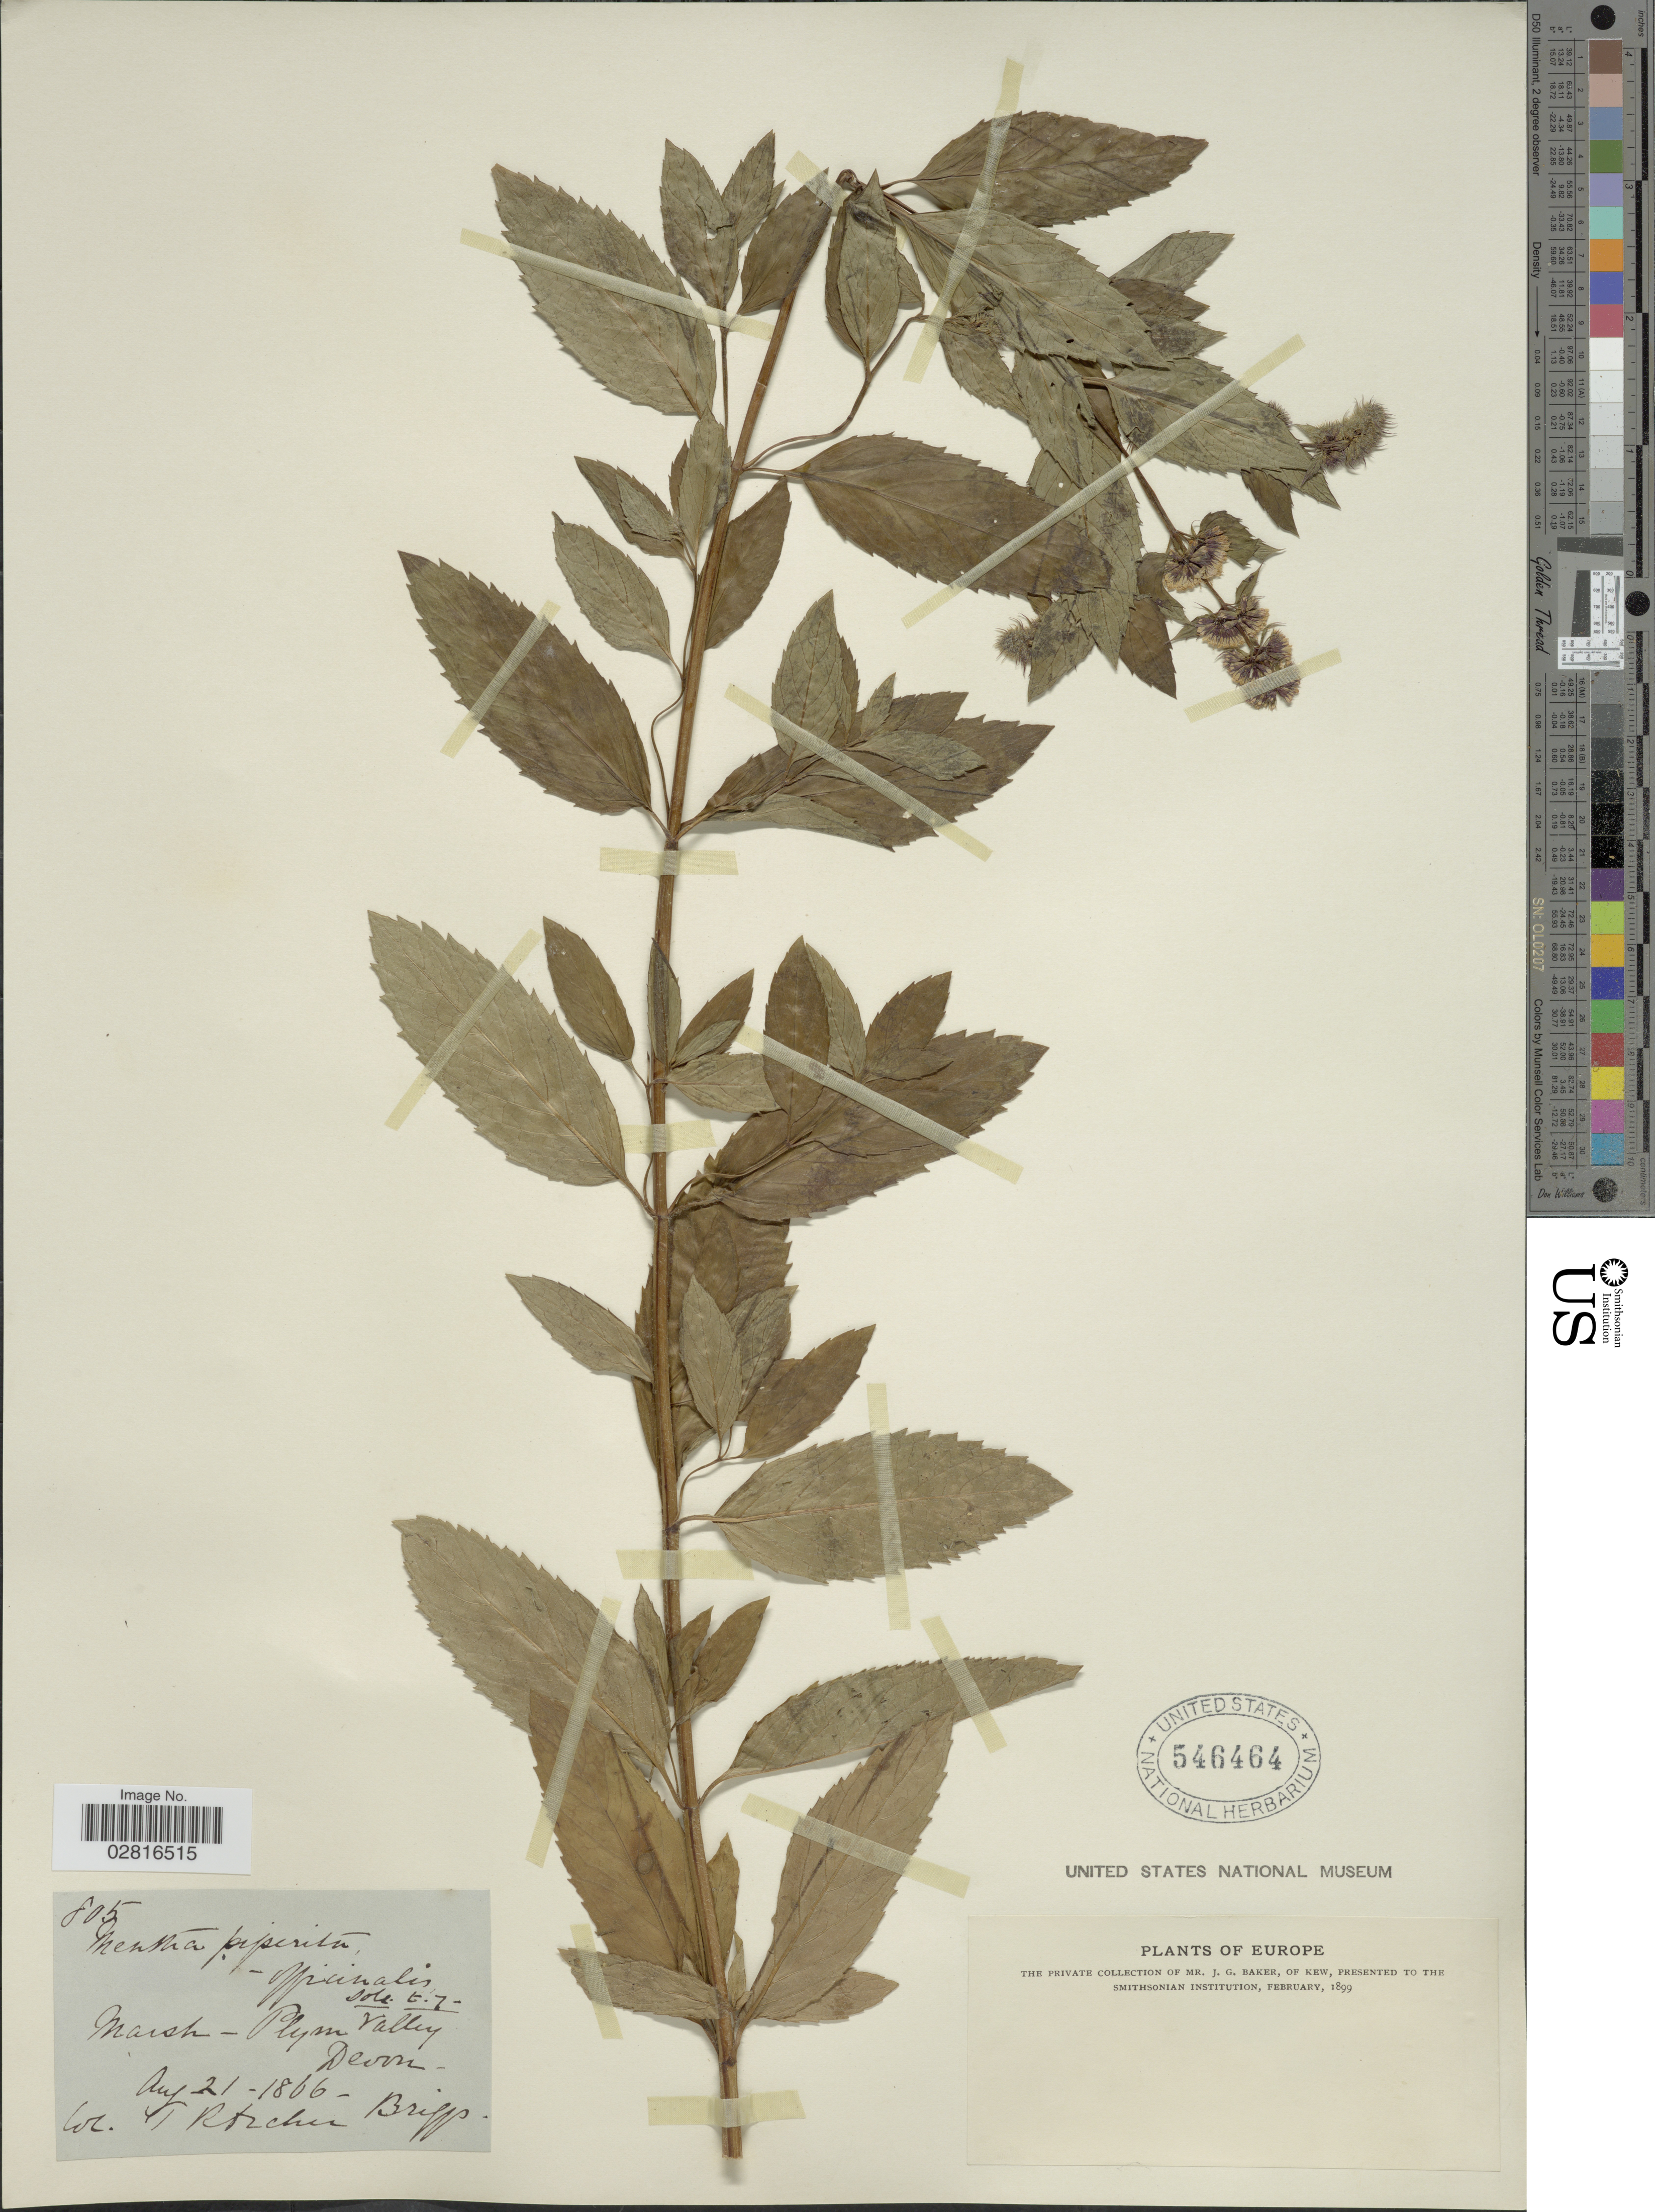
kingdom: Plantae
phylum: Tracheophyta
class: Magnoliopsida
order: Lamiales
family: Lamiaceae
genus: Mentha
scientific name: Mentha x piperita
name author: L.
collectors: T. Briggs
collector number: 805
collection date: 1866-08-21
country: United Kingdom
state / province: England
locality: Marsh- Plym Valley, Devon. Europe.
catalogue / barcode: US 546464